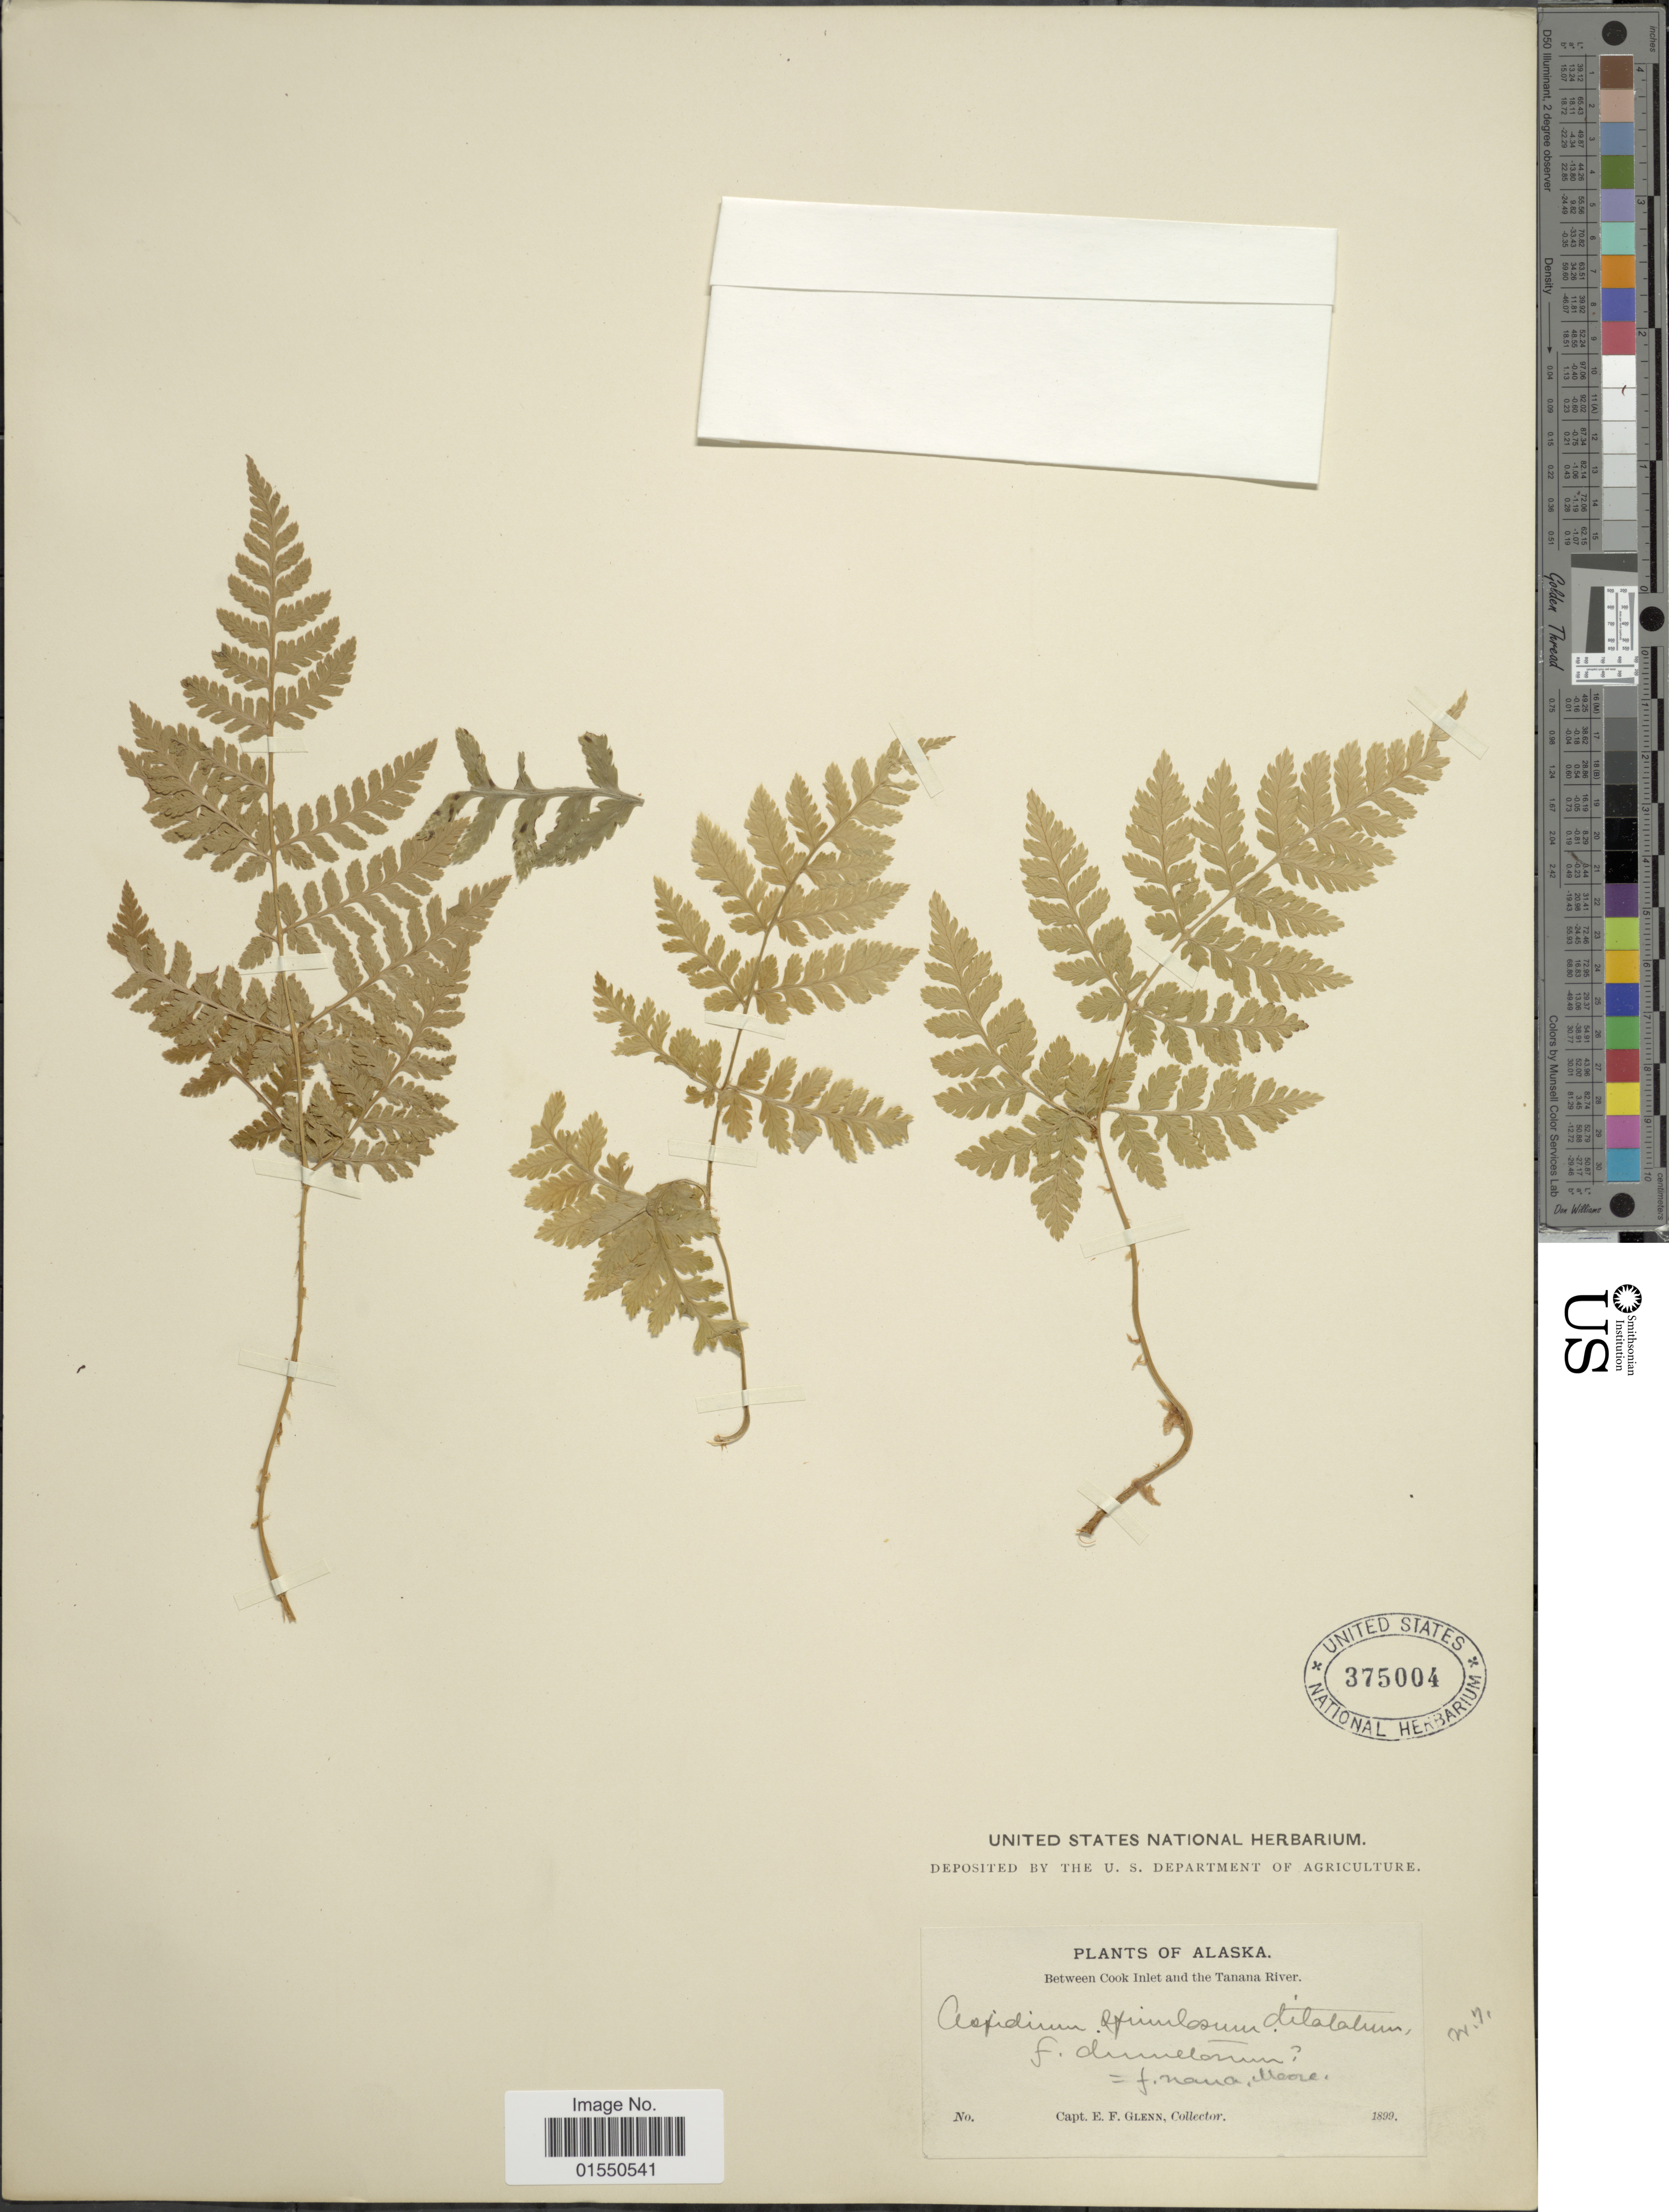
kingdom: Plantae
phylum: Tracheophyta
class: Polypodiopsida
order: Polypodiales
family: Dryopteridaceae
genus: Dryopteris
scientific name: Dryopteris expansa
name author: (C. Presl) Fraser-Jenk. & Jermy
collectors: E. Glenn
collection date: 1899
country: United States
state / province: Alaska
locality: Between Cook Inlet and the Tanana River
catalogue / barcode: US 375004